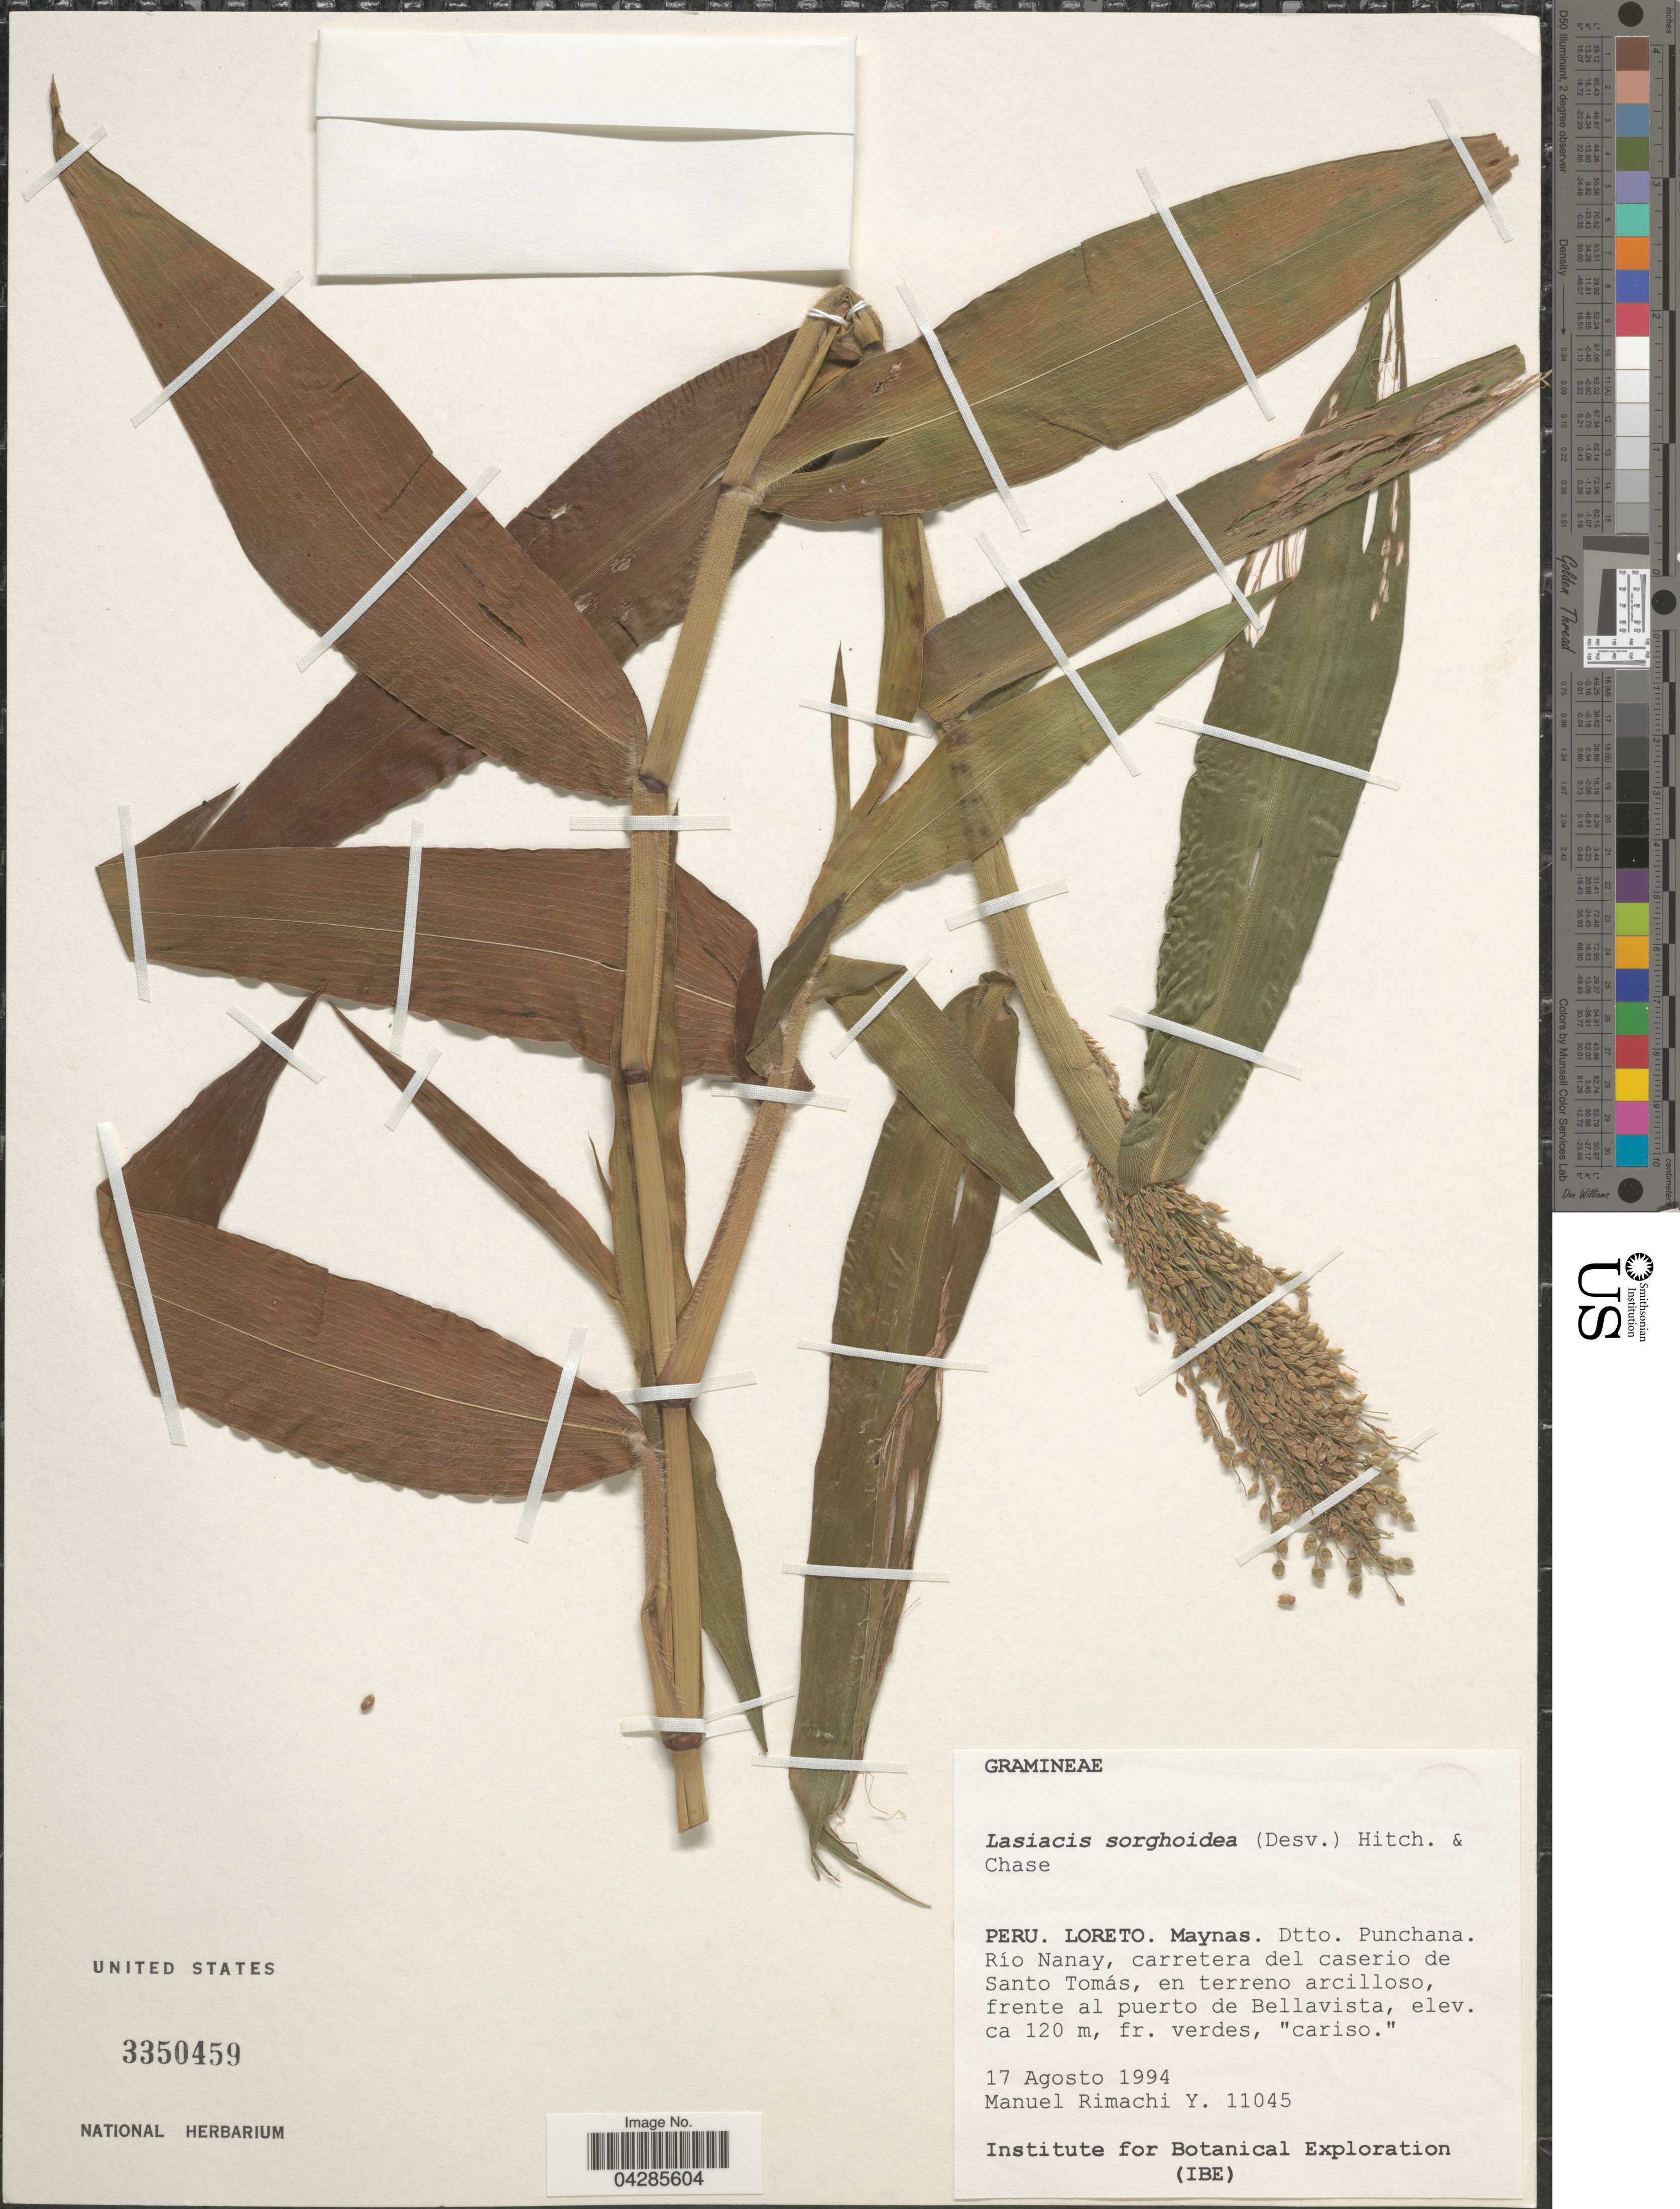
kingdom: Plantae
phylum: Tracheophyta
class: Liliopsida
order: Poales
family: Poaceae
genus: Lasiacis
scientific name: Lasiacis sorghoidea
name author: (Desv. ex Ham.) Hitchc. & Chase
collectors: M. Rimachi Y.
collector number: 11045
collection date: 1994-08-17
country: Peru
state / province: Loreto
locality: Maynas. Dtto. Punchana. Río Nanay, carretera del caserio de Santo Tomás, en terreno arcilloso, frente al puerto de Bellavista. Institute for Botanical Exploration (IBE).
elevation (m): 120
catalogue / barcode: US 3350459